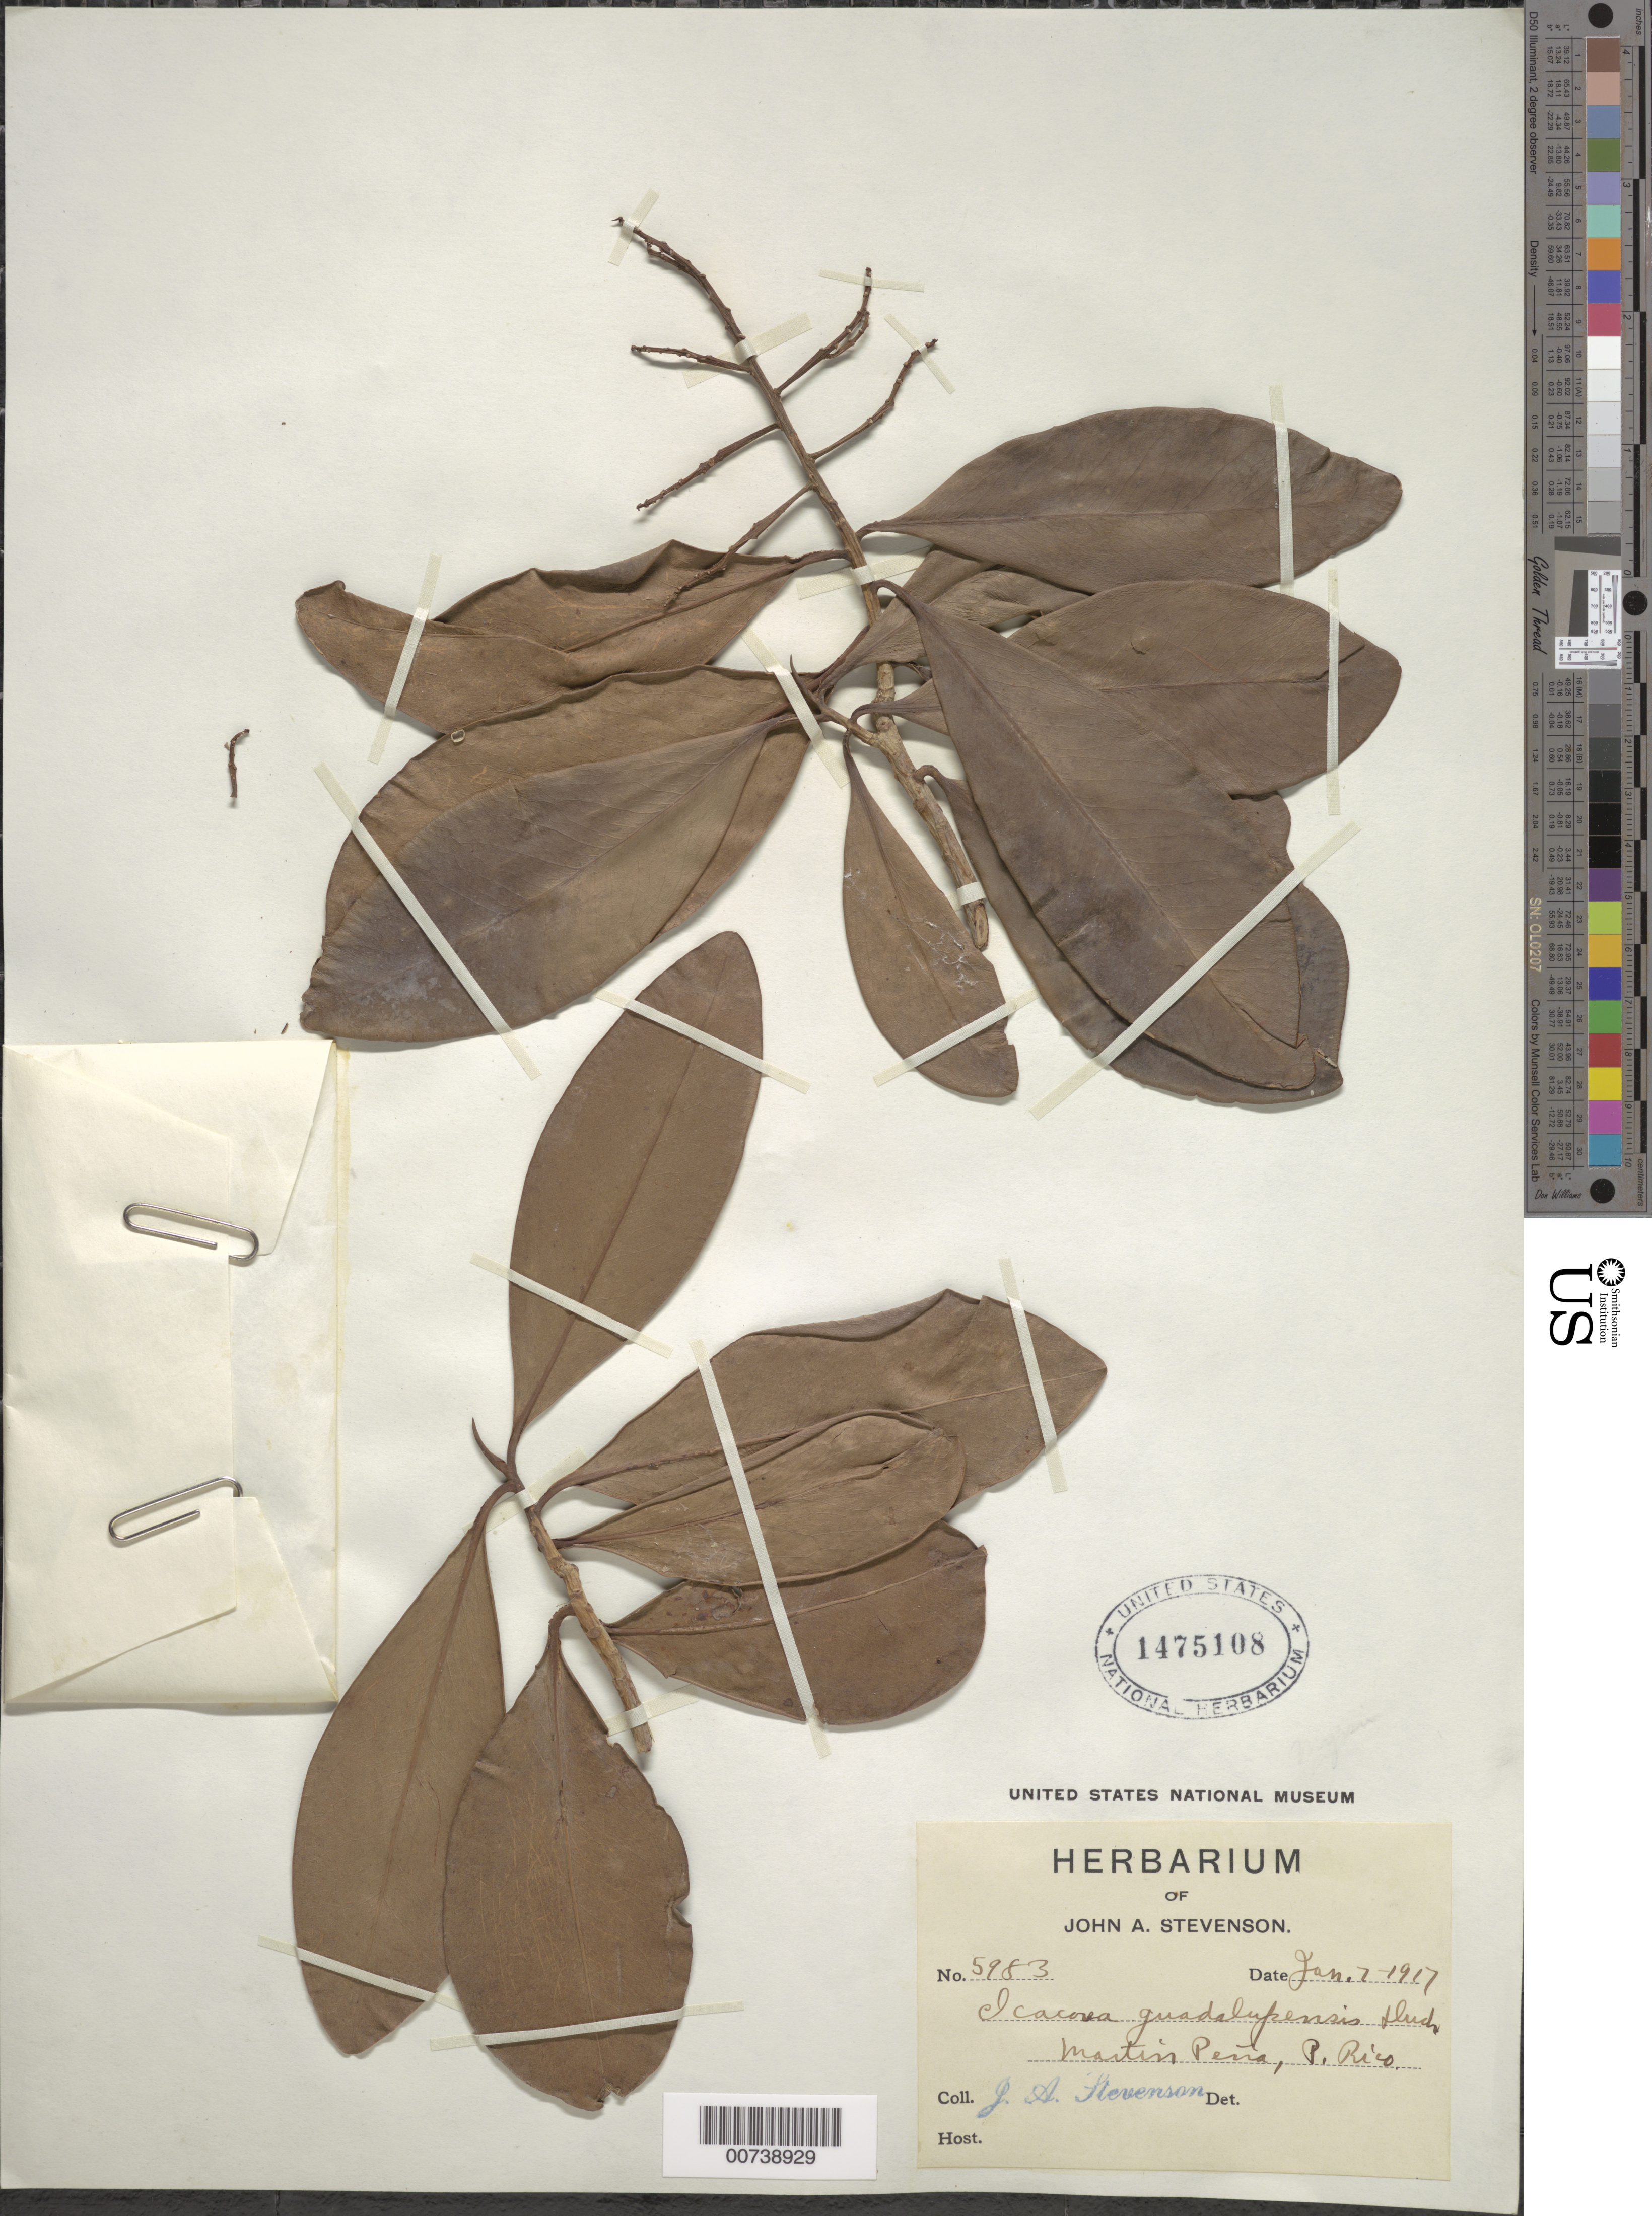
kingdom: Plantae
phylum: Tracheophyta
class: Magnoliopsida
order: Ericales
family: Primulaceae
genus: Ardisia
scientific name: Ardisia obovata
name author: Desv. ex Ham.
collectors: J. Stevenson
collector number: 5983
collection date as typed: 07 Jan 1917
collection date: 1917-01-07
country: Puerto Rico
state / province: San Juan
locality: Martín Peña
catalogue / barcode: US 1475108